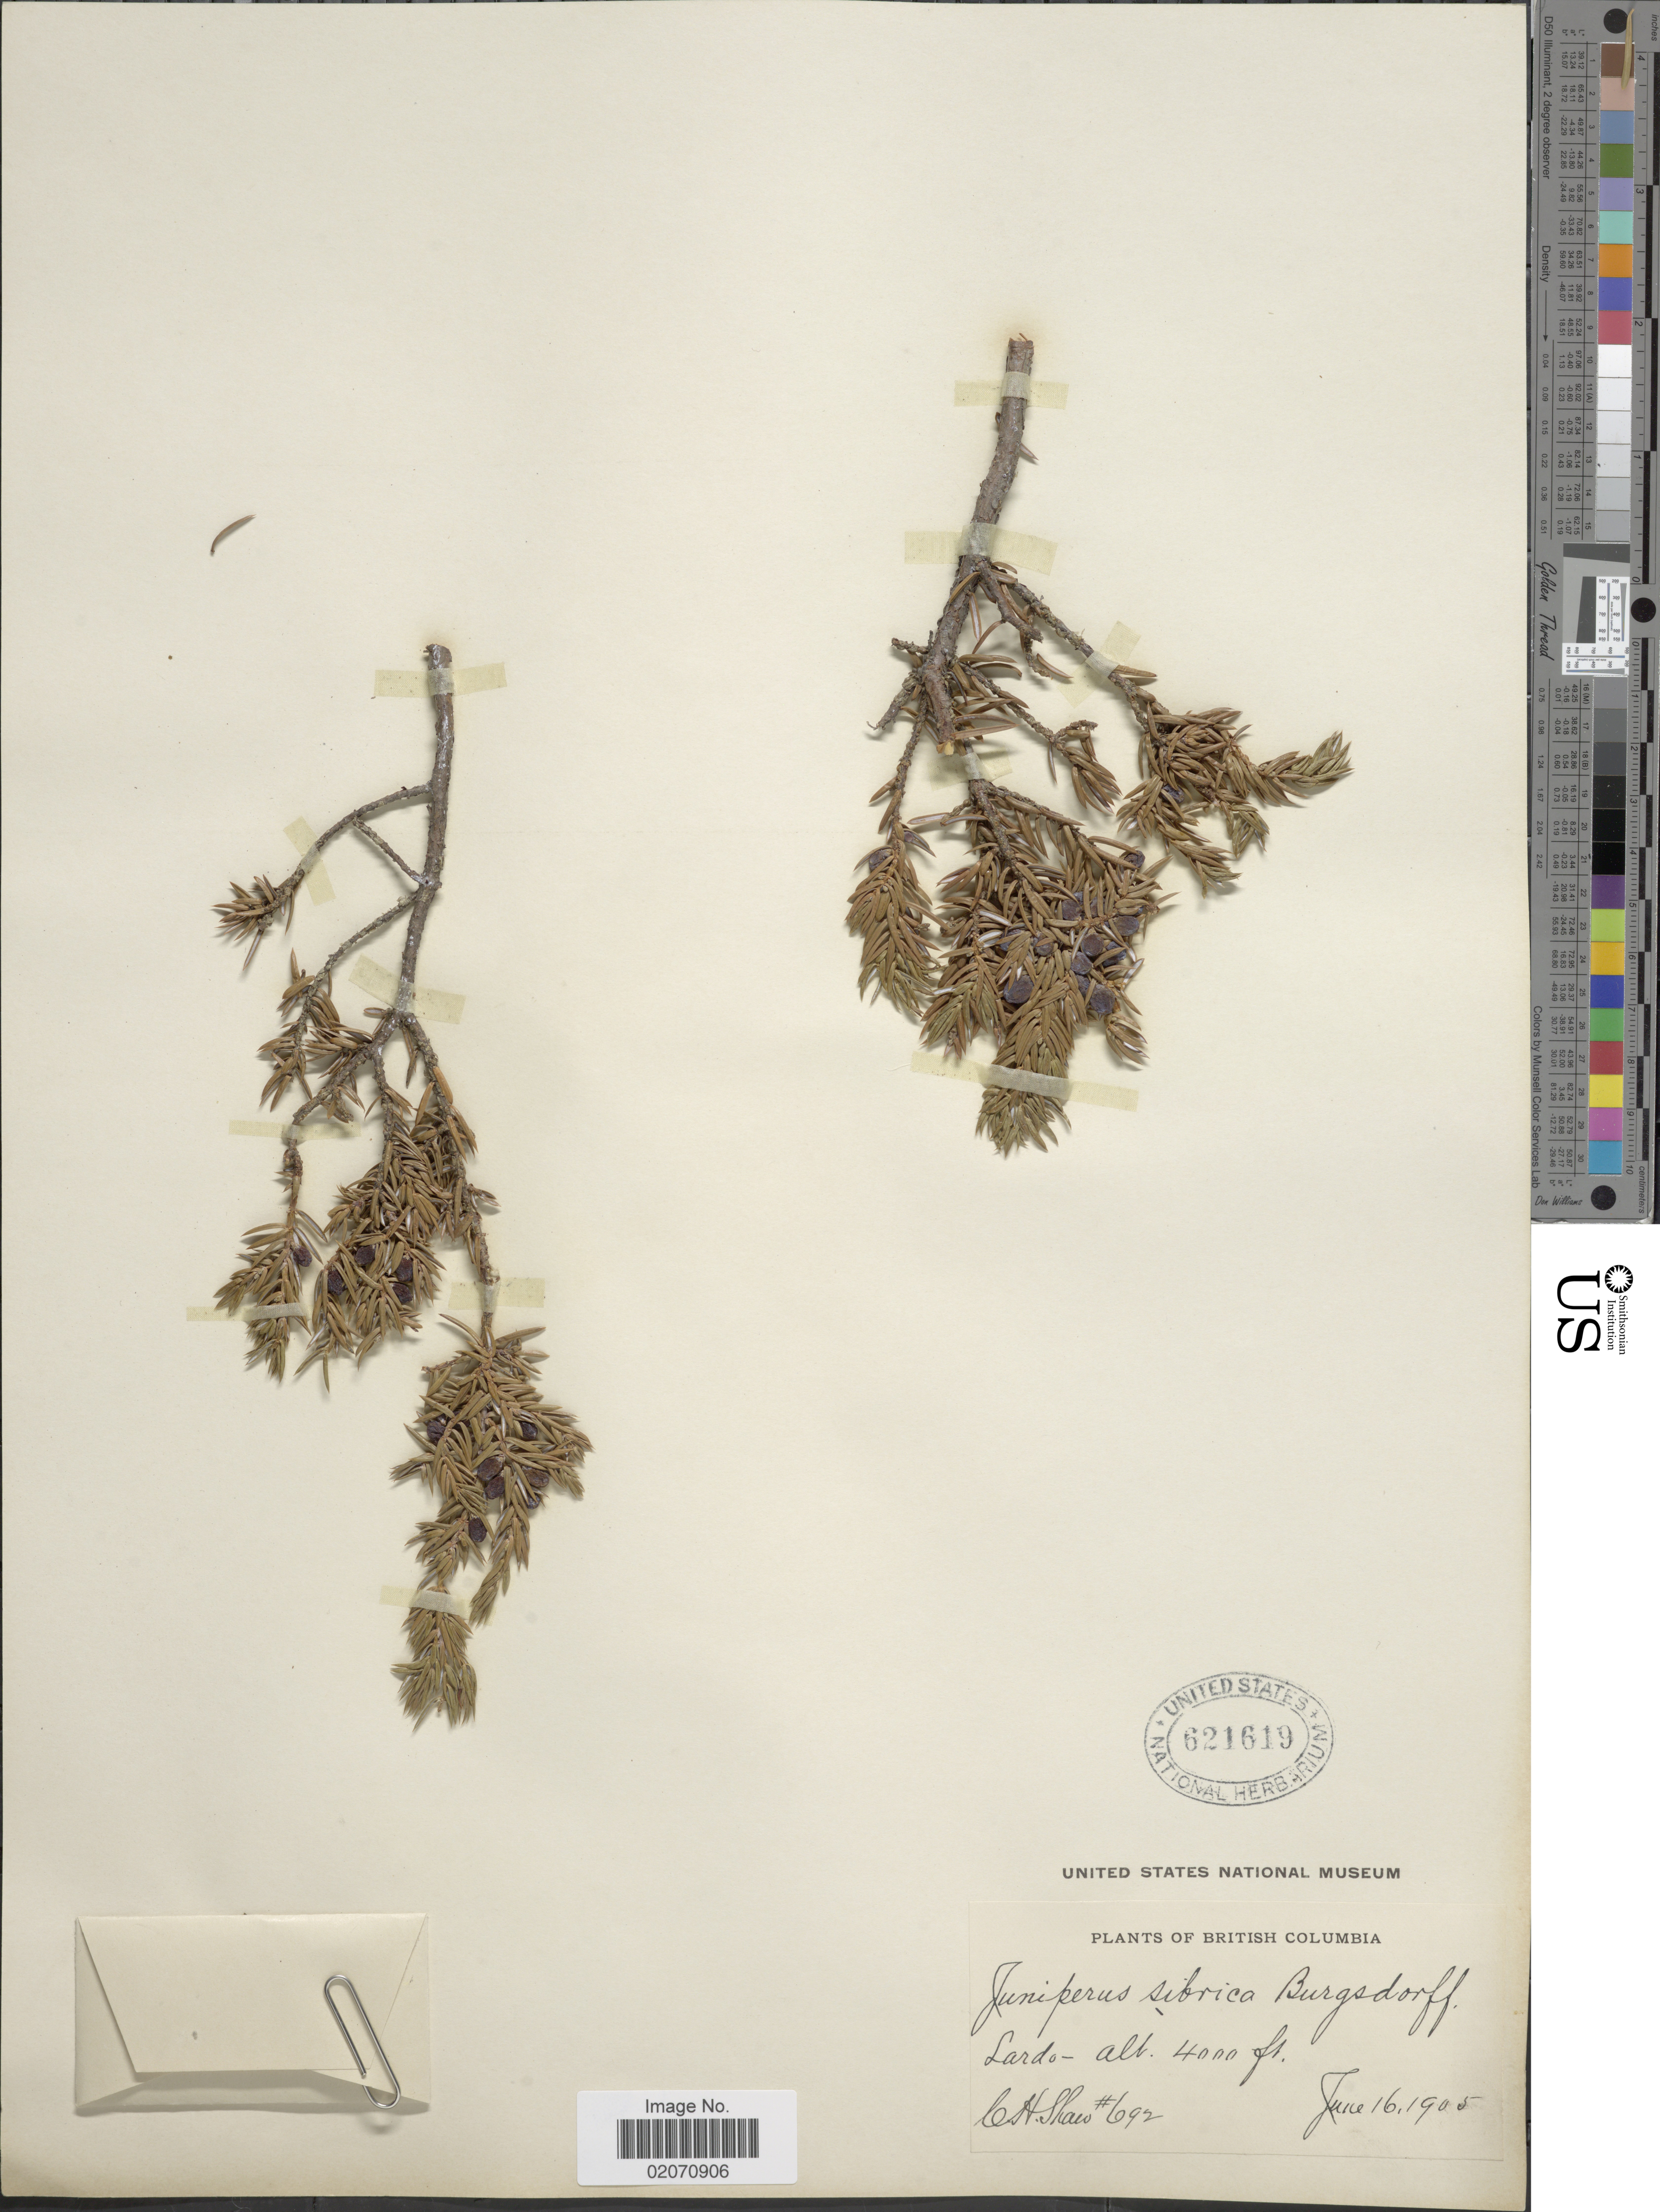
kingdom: Plantae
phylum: Tracheophyta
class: Pinopsida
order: Pinales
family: Cupressaceae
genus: Juniperus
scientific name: Juniperus communis subsp. nana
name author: (Willd.) Syme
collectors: C. H. Shaw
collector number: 692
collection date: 1905-06-16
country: Canada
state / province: British Columbia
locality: Lardo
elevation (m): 1219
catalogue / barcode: US 621619